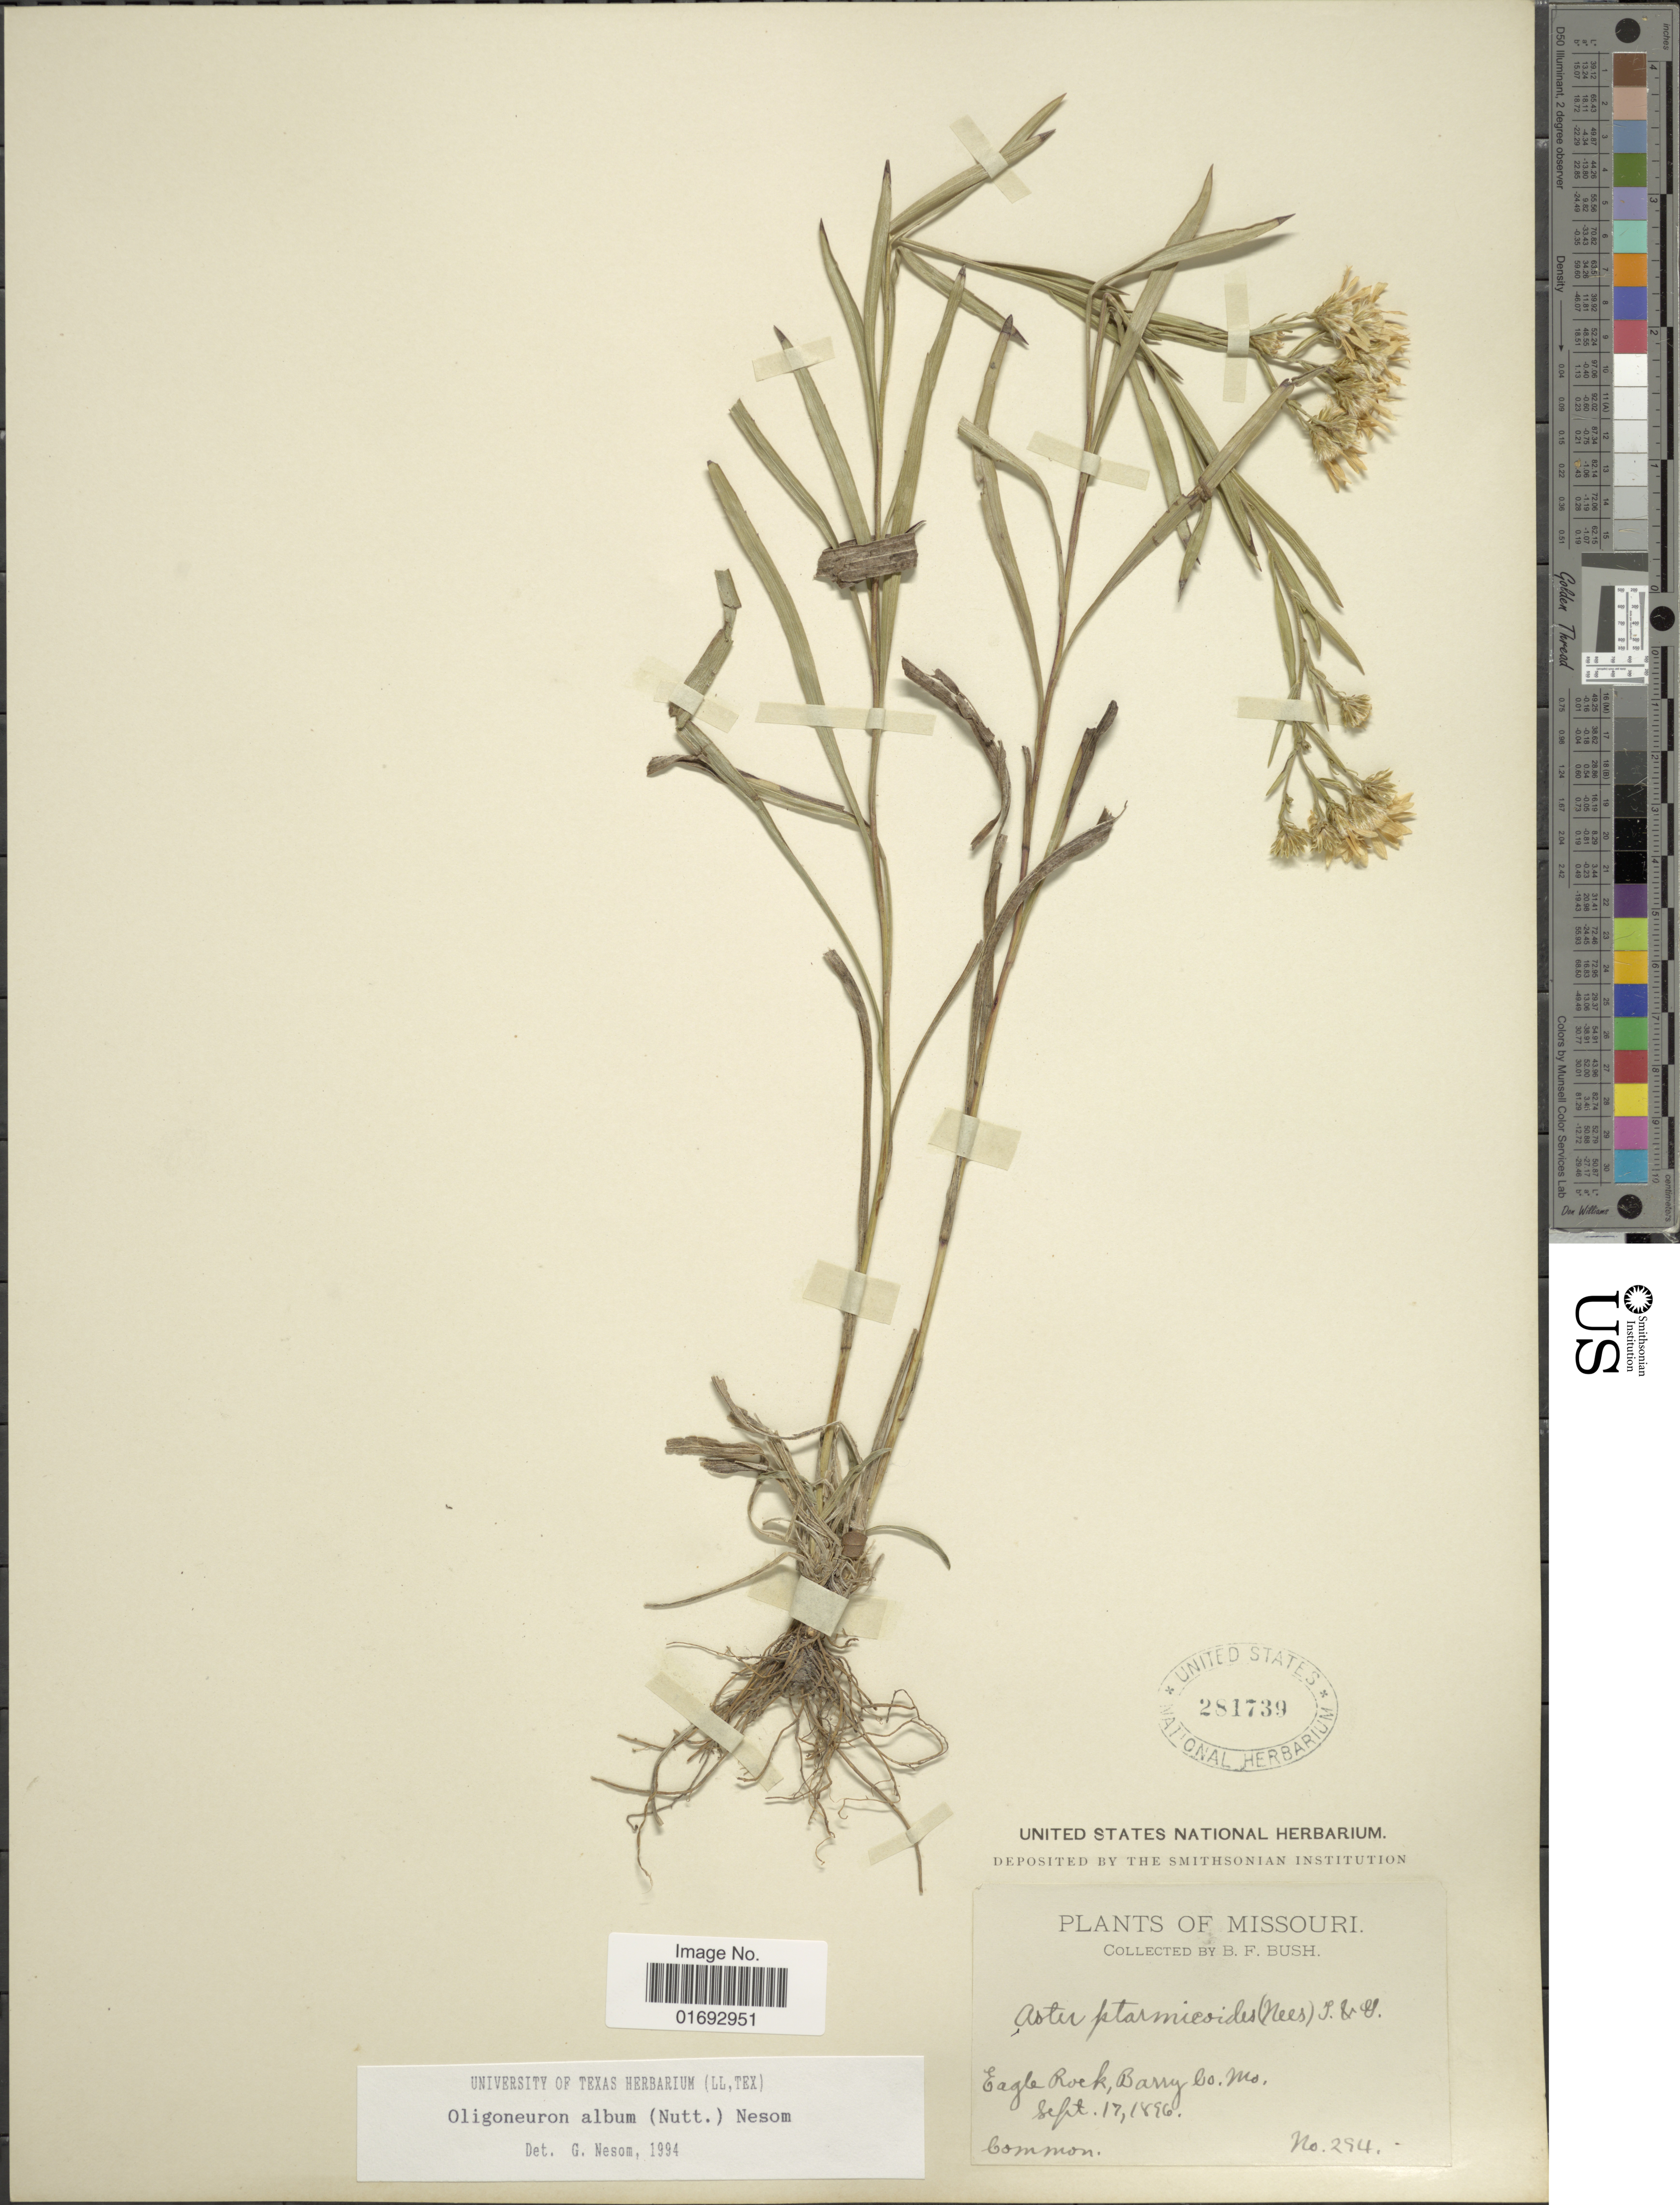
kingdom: Plantae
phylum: Tracheophyta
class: Magnoliopsida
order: Asterales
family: Asteraceae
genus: Oligoneuron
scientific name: Oligoneuron album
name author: (Nutt.) G.L. Nesom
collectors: B. F. Bush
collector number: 294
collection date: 1896-09-17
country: United States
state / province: Missouri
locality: Eagle Rock, Barry Co.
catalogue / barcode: US 281739